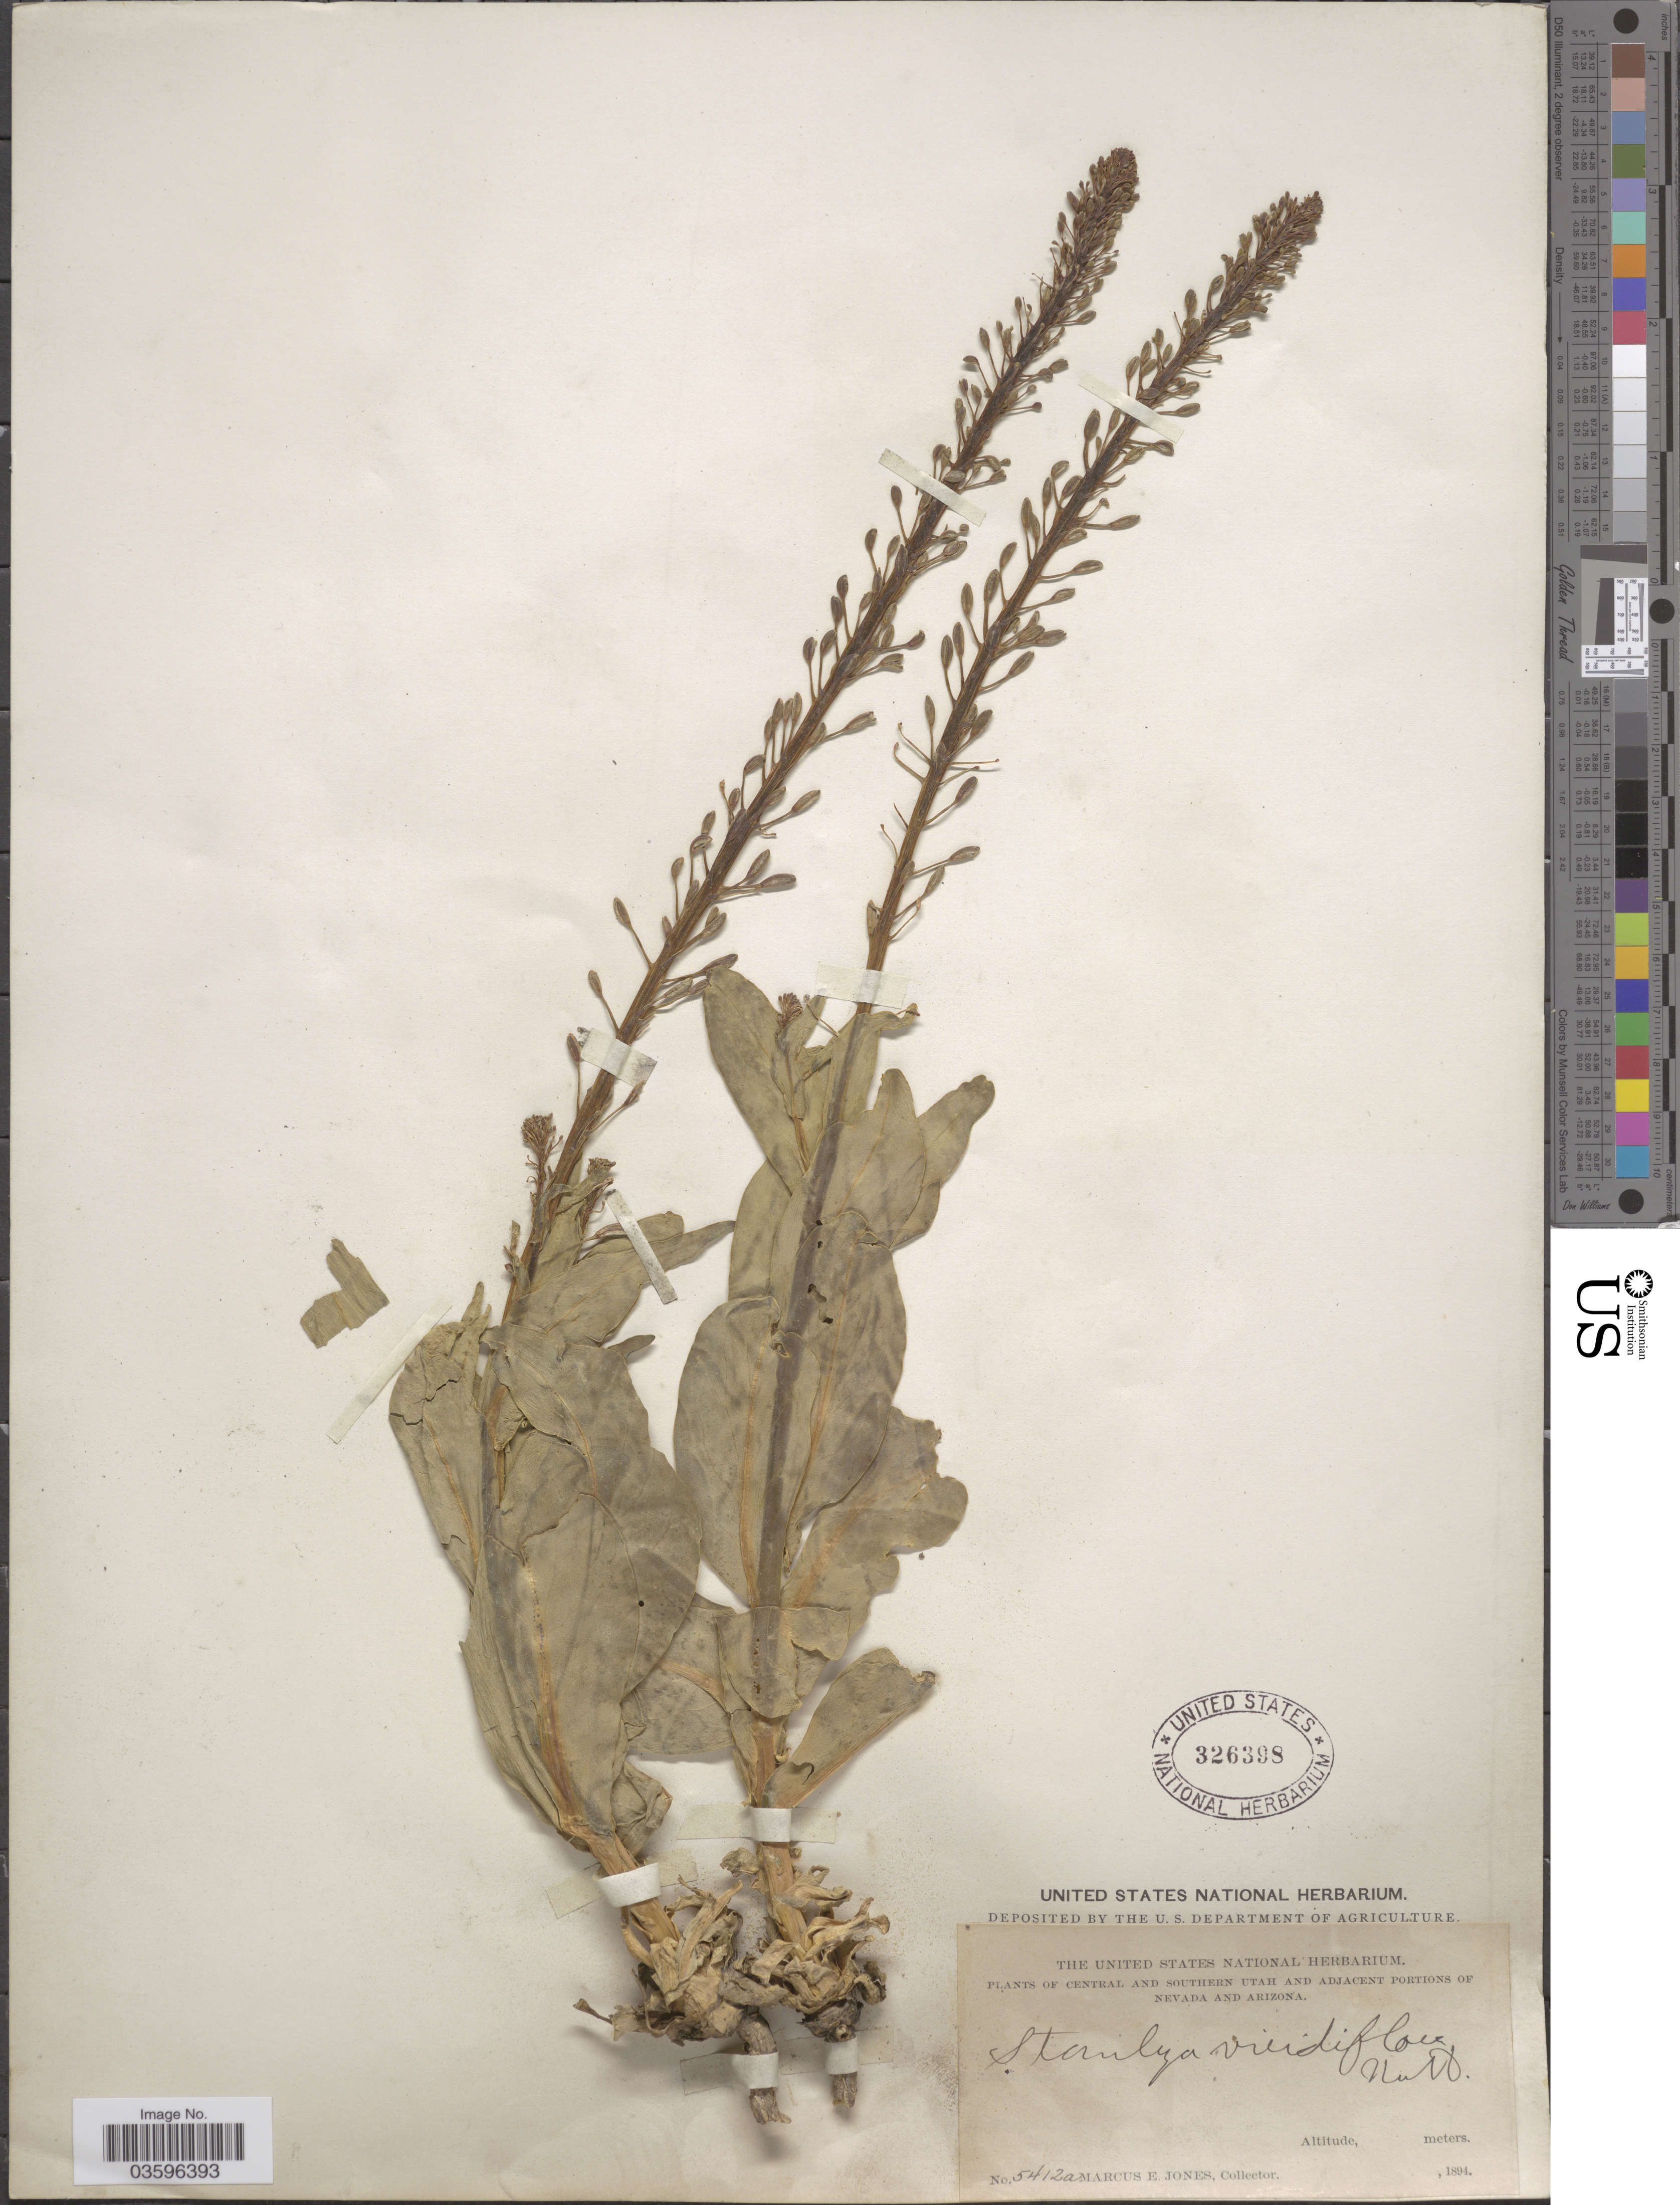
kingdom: Plantae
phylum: Tracheophyta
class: Magnoliopsida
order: Brassicales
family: Brassicaceae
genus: Stanleya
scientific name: Stanleya viridiflora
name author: Nutt.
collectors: M. E. Jones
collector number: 5412a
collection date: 1894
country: United States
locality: Central and southern Utah and adjacent portions of Nevada and Arizona.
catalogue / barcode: US 326398